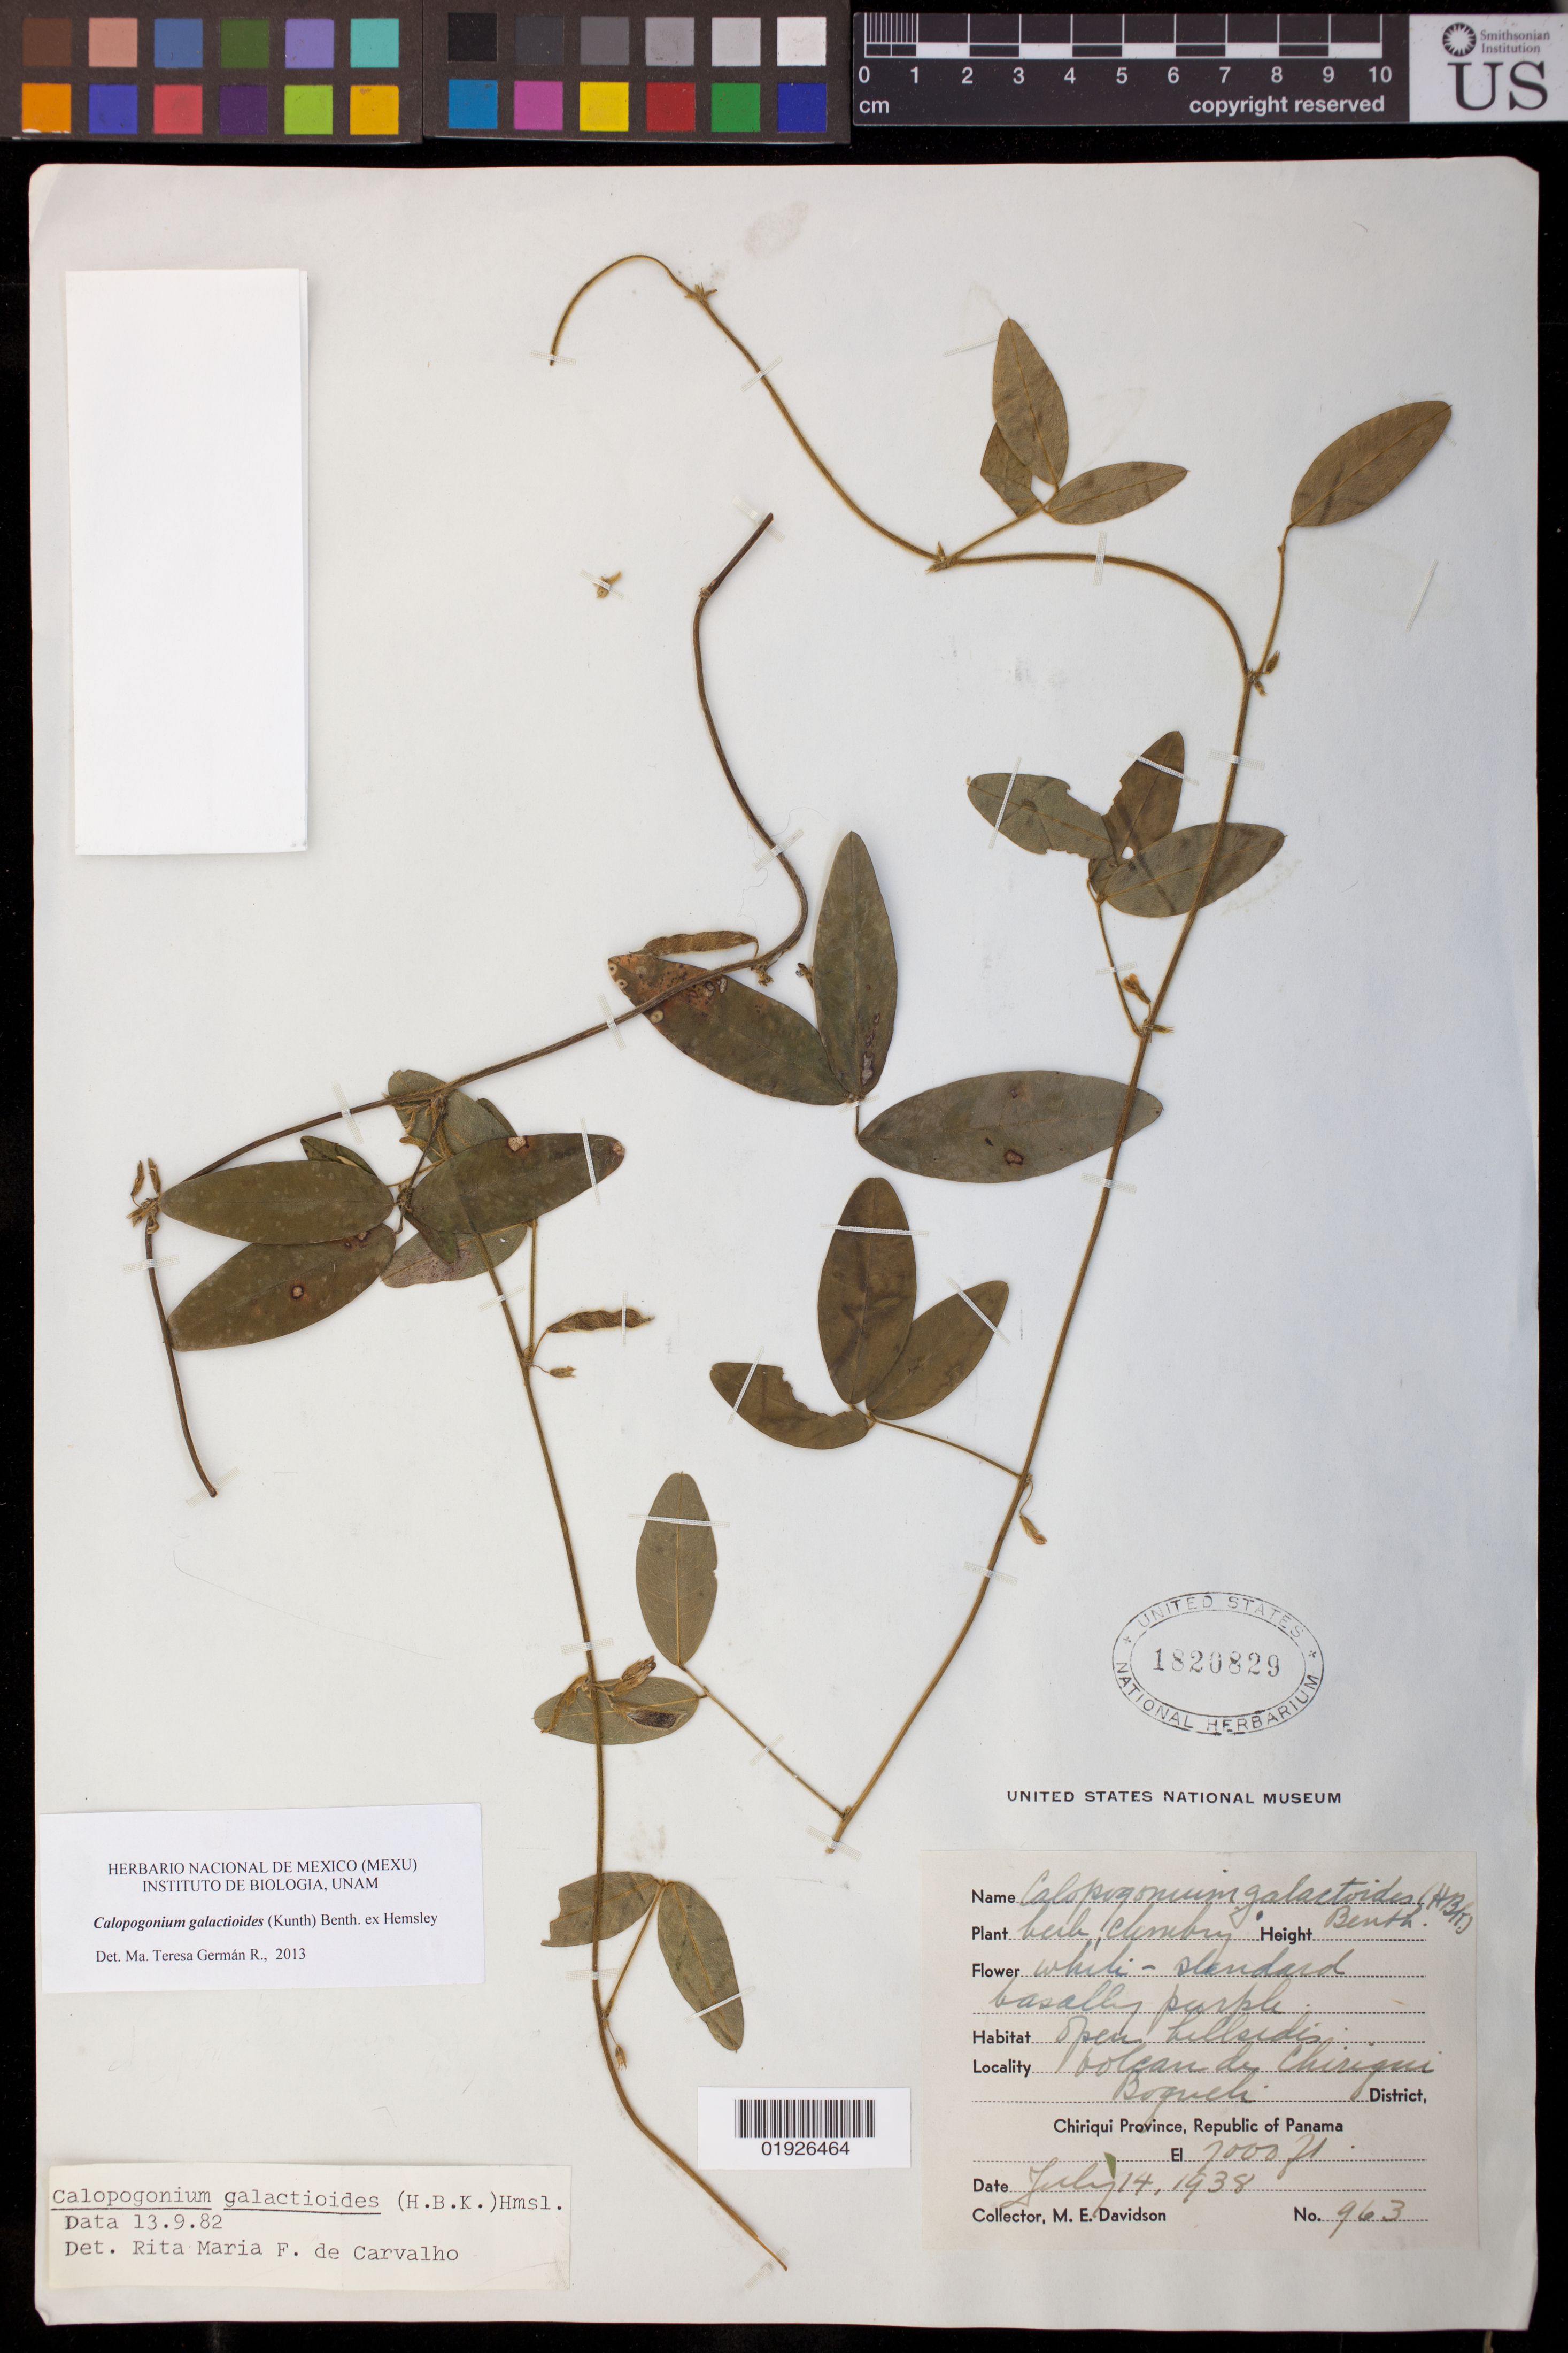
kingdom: Plantae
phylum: Tracheophyta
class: Magnoliopsida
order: Fabales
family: Fabaceae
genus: Calopogonium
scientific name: Calopogonium galactioides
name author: (Kunth) Hemsl.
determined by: Germán R., M. T.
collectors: M. E. Davidson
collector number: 963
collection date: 1938-07-14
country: Panama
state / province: Chiriqui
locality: Volcan de Chiriqui, Boquete District, Republic of Panama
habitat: Open hillsides.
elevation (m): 2134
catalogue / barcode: US 1820829